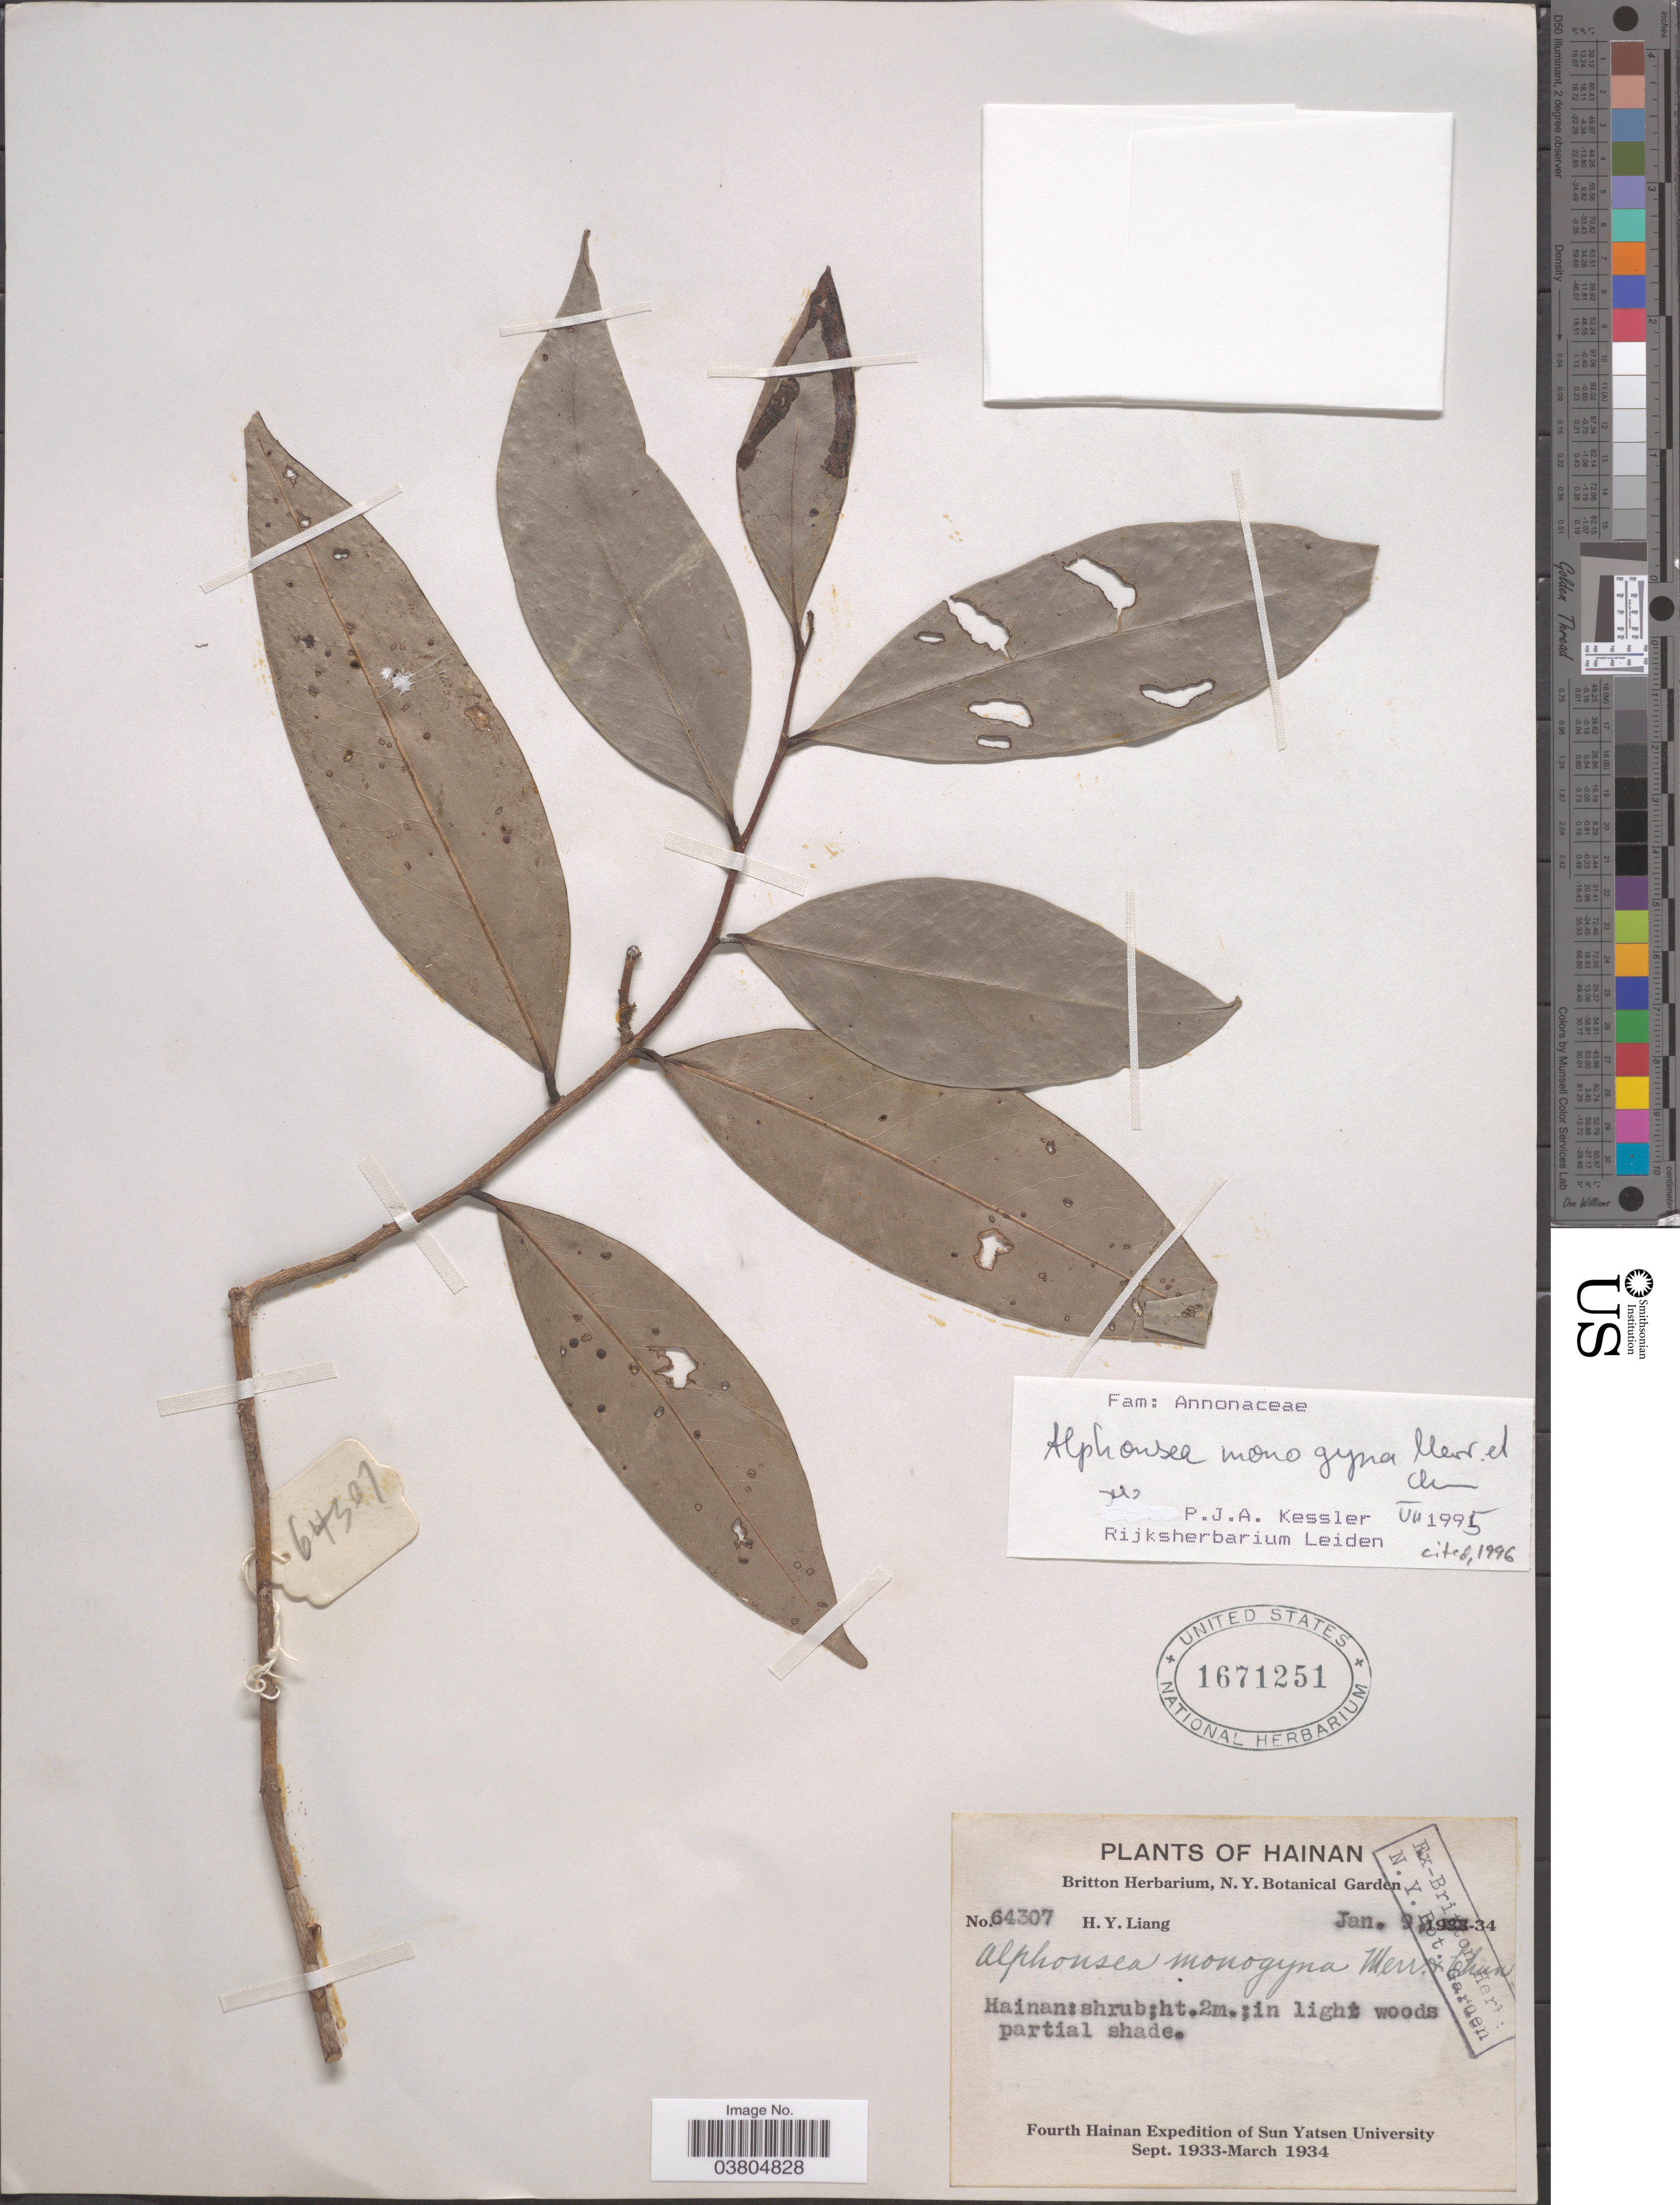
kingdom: Plantae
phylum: Tracheophyta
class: Magnoliopsida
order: Magnoliales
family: Annonaceae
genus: Alphonsea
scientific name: Alphonsea monogyna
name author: Merr. & Chun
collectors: H. Y. Liang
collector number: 64307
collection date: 1934-01-09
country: China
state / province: Hainan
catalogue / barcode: US 1671251